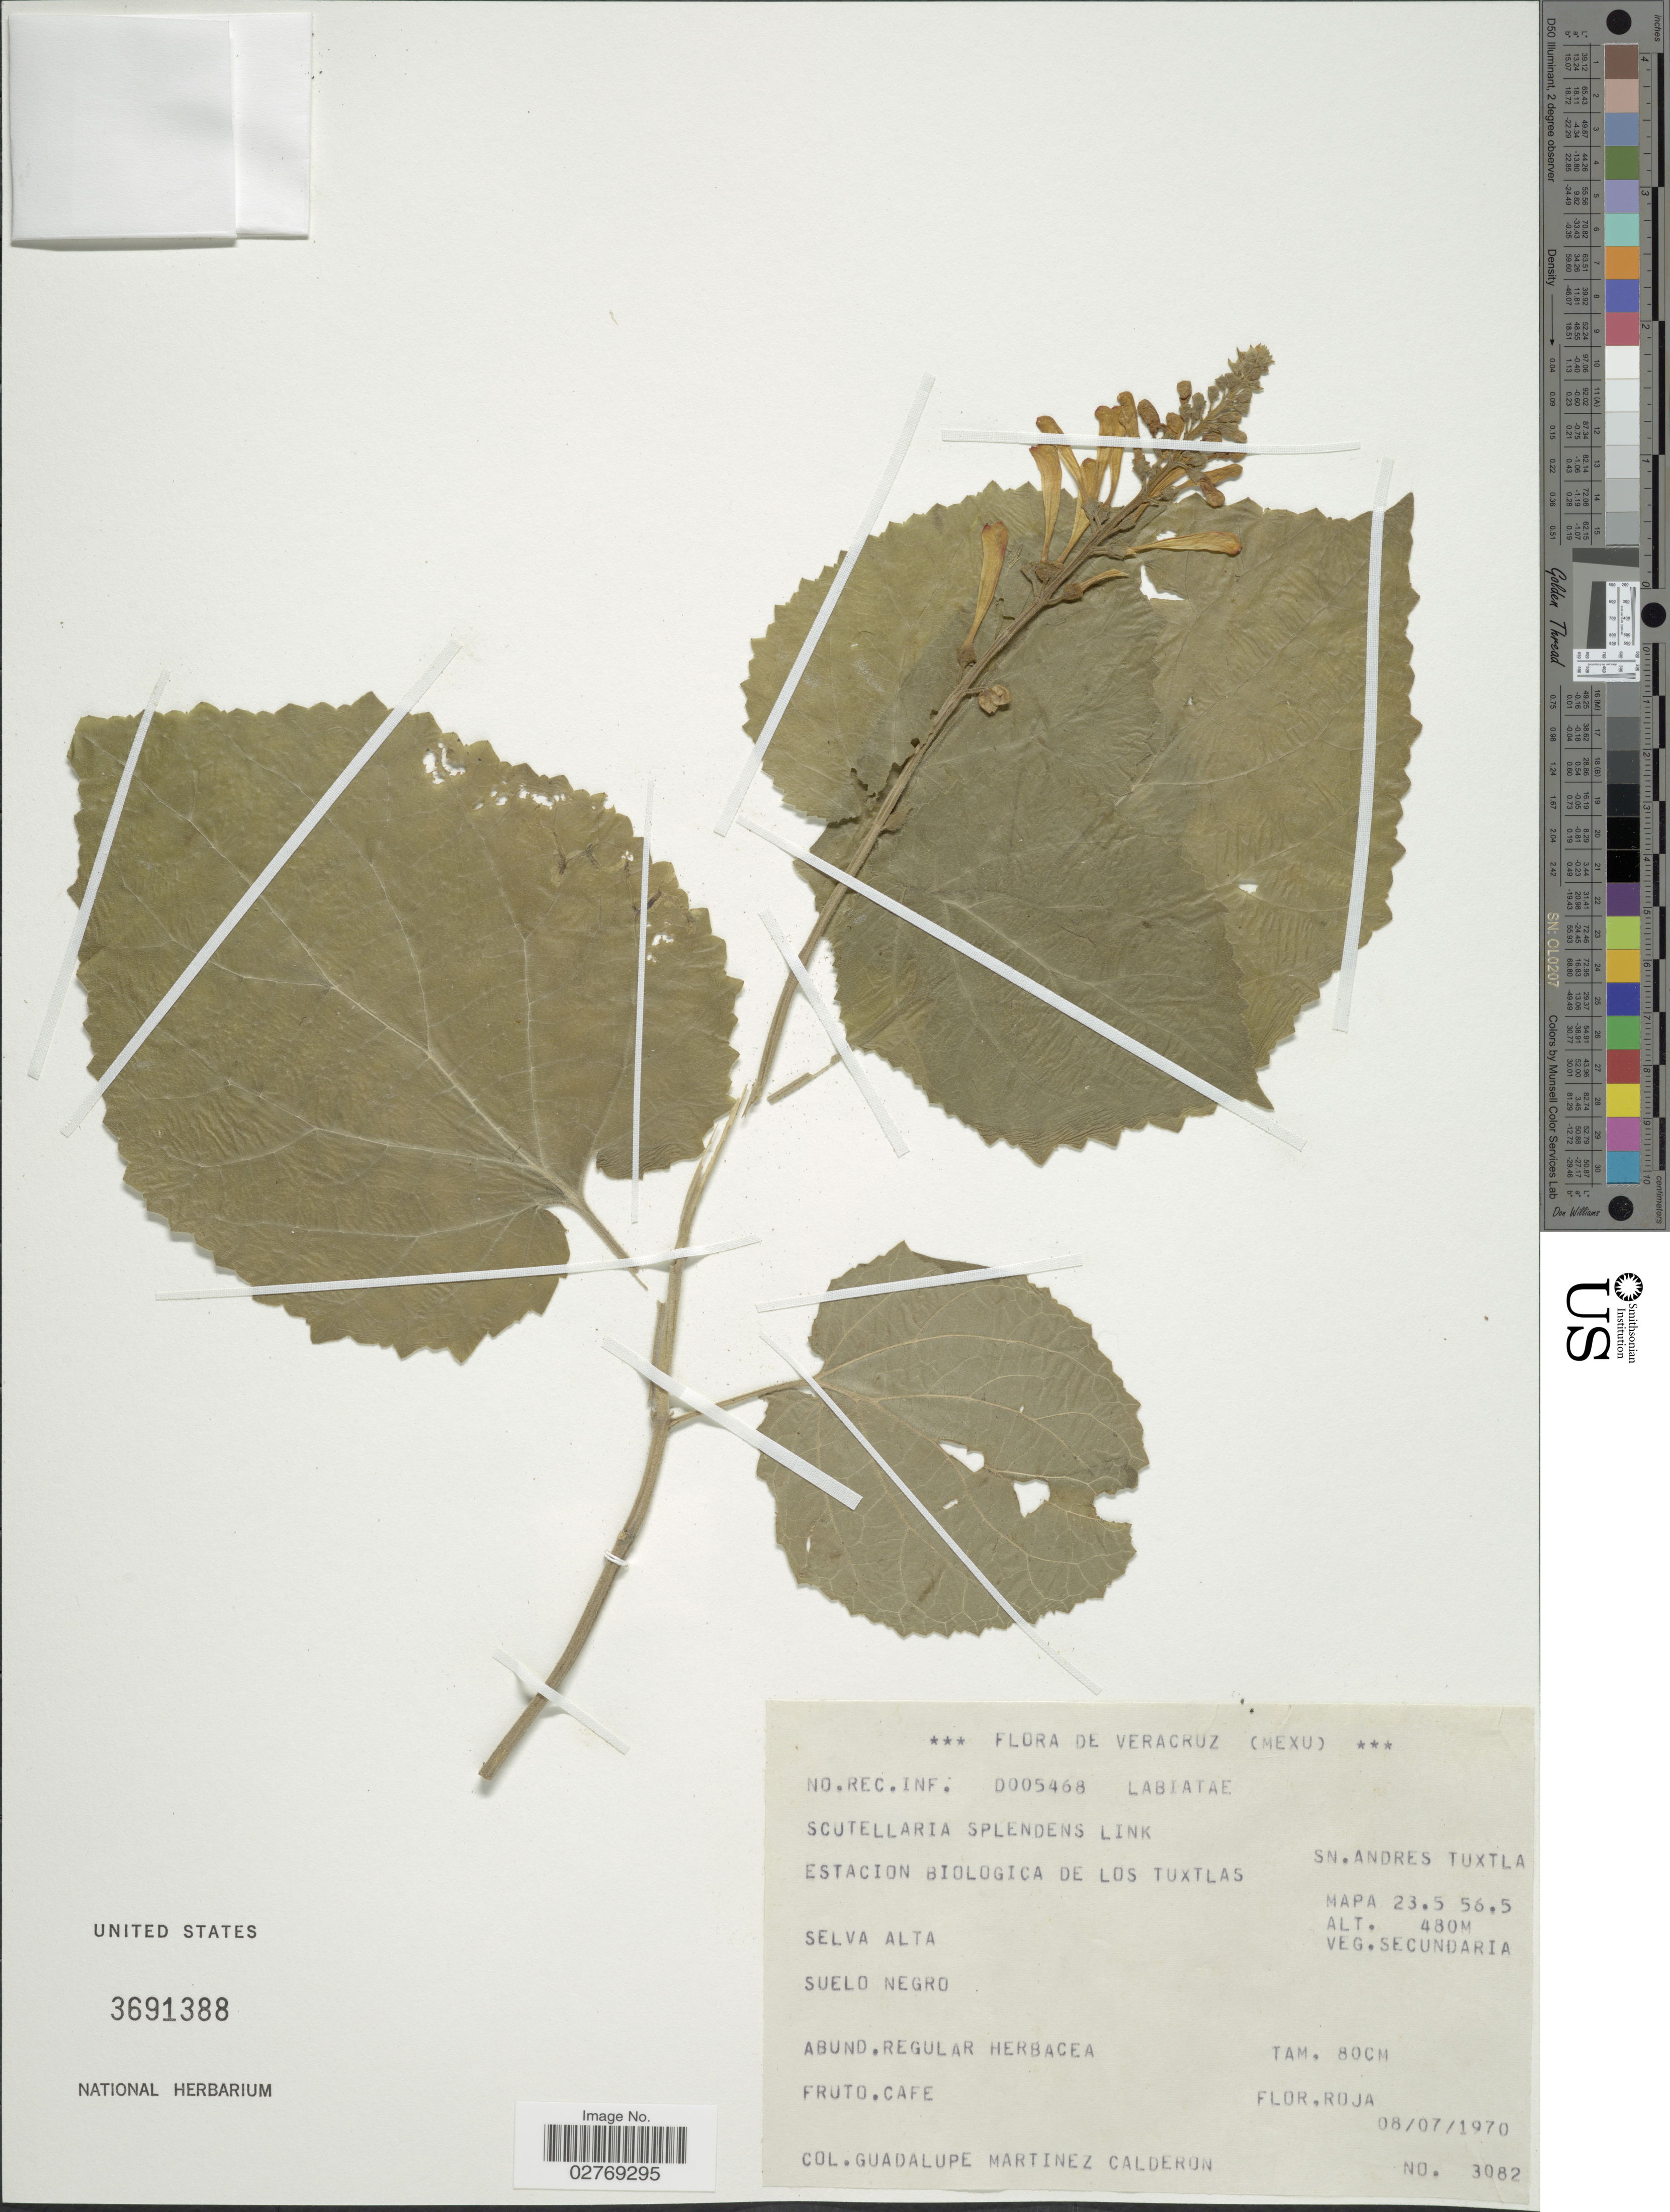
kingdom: Plantae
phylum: Tracheophyta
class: Magnoliopsida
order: Lamiales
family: Lamiaceae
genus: Scutellaria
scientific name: Scutellaria splendens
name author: Link et al.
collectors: G. Martinez-C.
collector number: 3082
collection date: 1970-07-08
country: Mexico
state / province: Veracruz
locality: Veracruz. Estacion Biologica de Los Tuxtlas. Sn. Andres Tuxtla. Mapa 23.5 56.5.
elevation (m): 480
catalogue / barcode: US 3691388